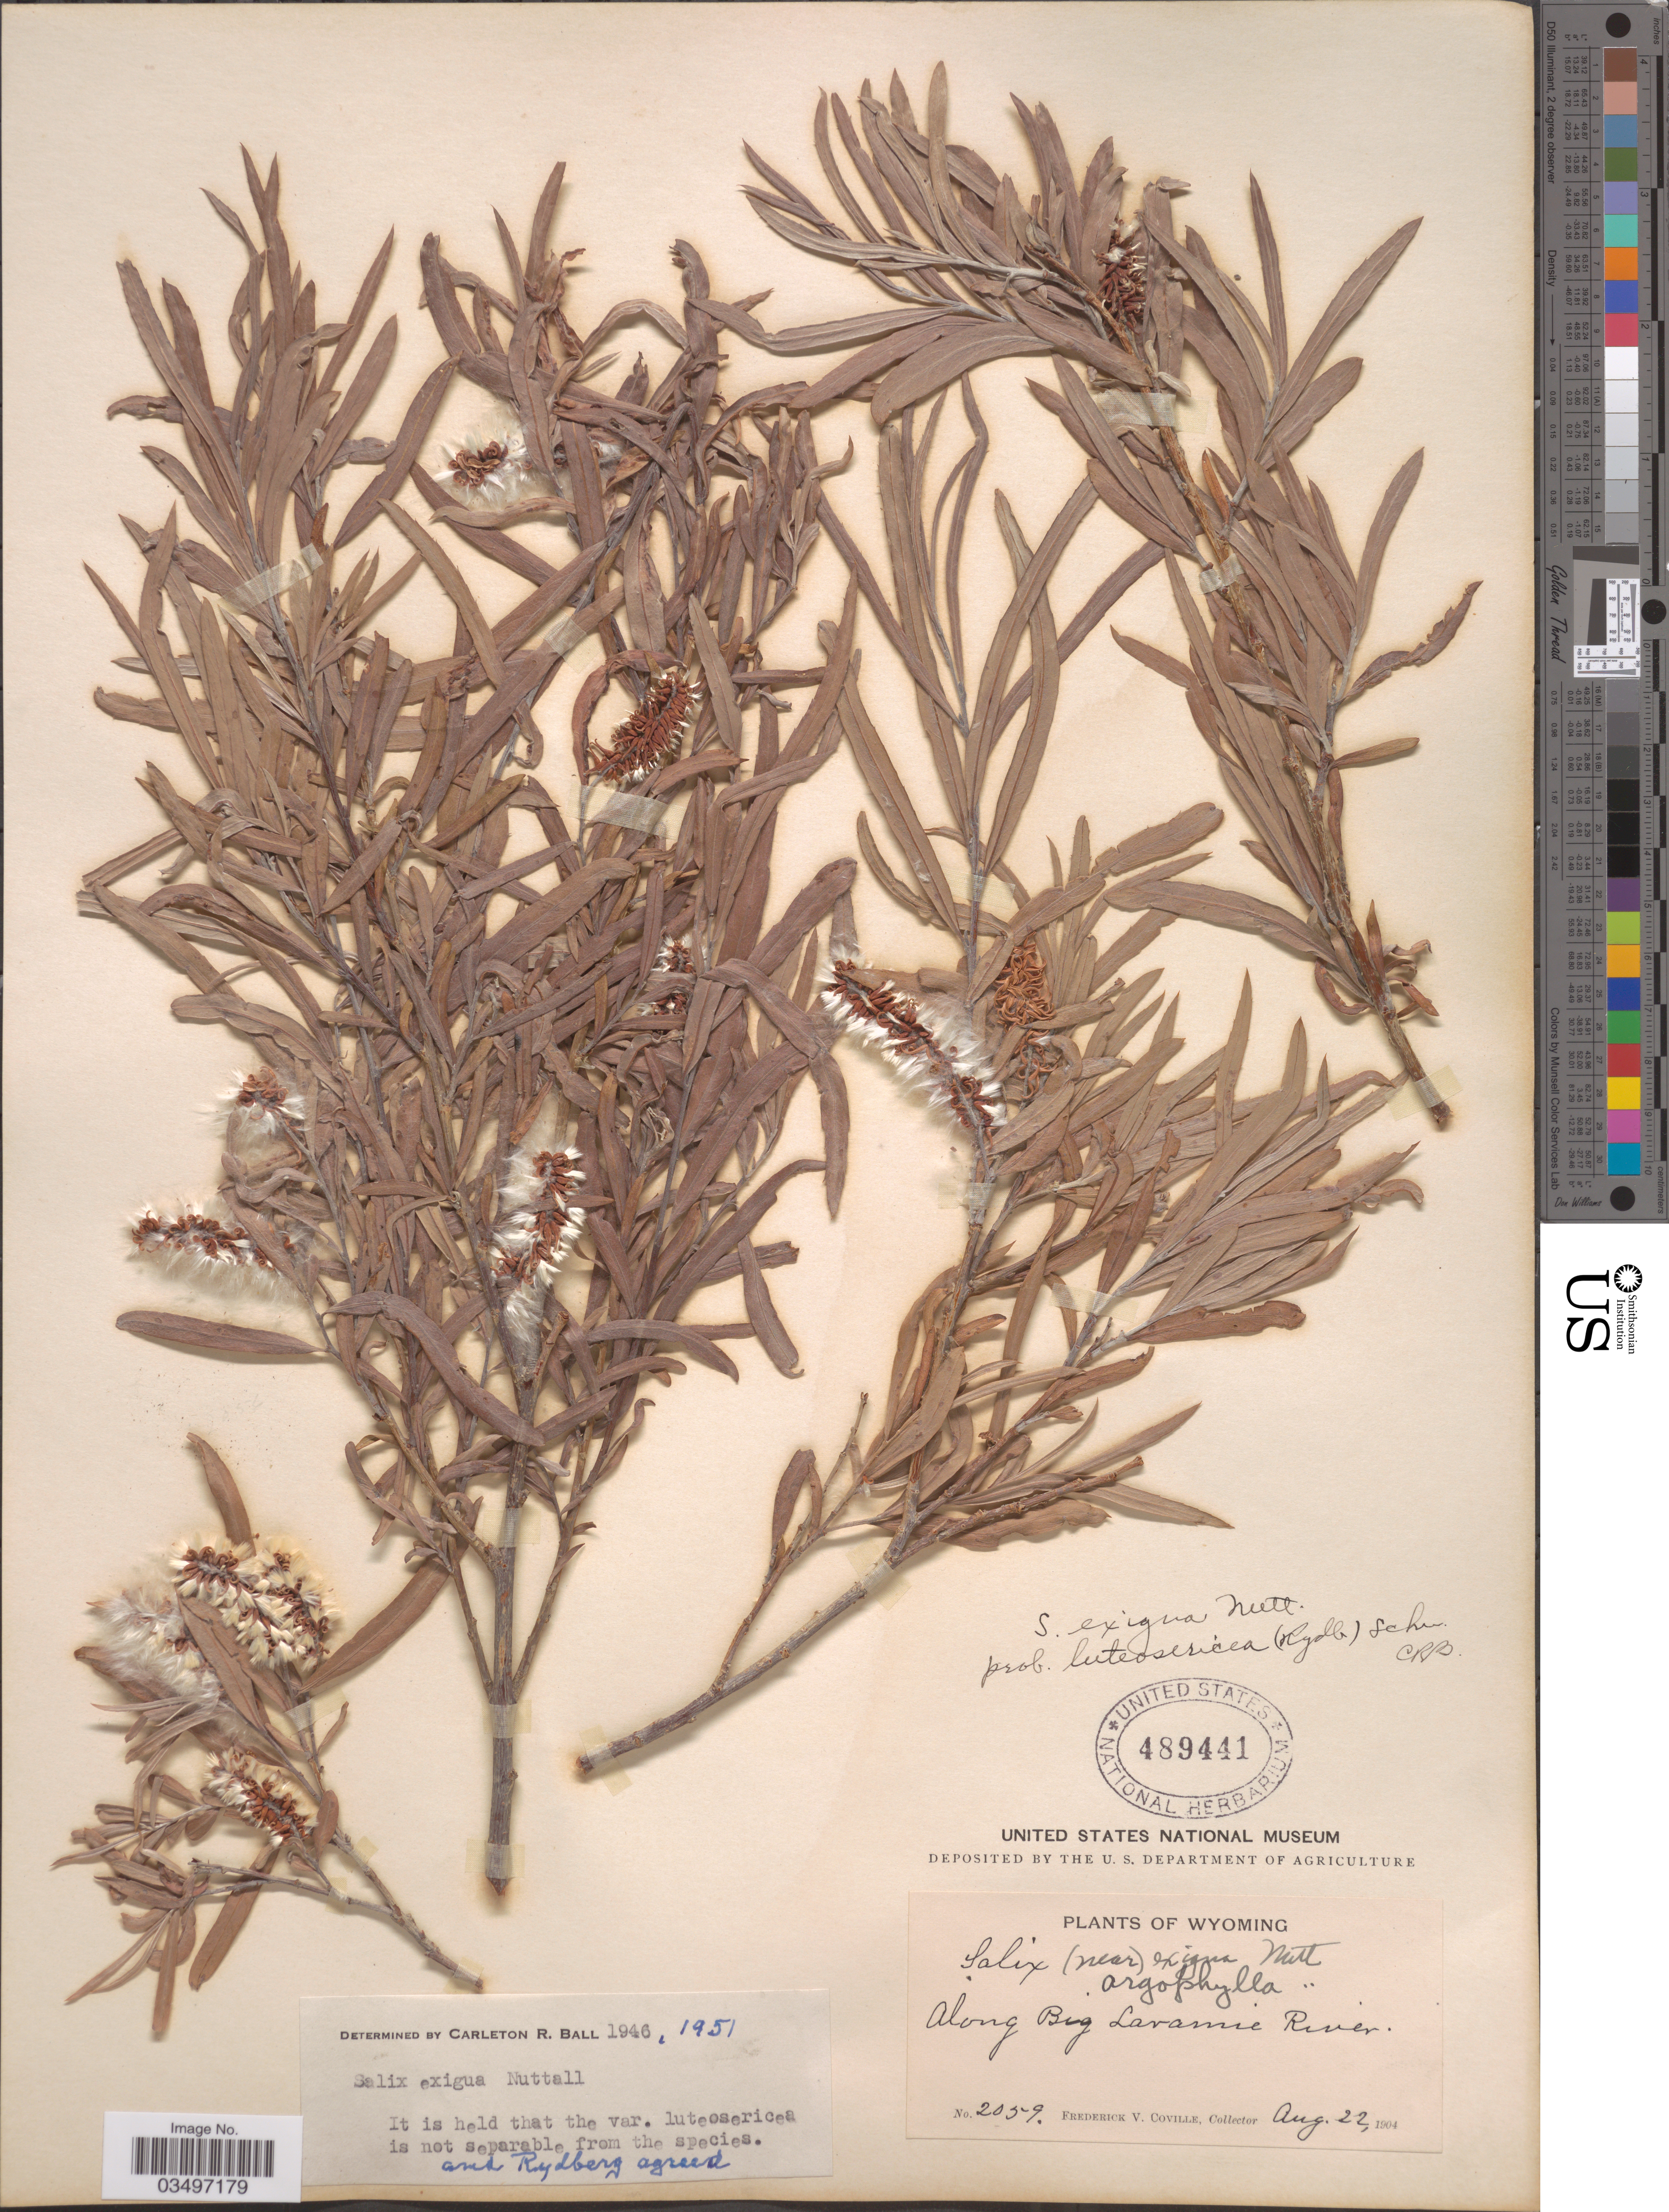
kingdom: Plantae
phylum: Tracheophyta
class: Magnoliopsida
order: Malpighiales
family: Salicaceae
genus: Salix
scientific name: Salix exigua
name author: Nutt.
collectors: F. V. Coville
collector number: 2059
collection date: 1904-08-22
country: United States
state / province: Wyoming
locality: Along Big Laramie River.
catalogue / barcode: US 489441